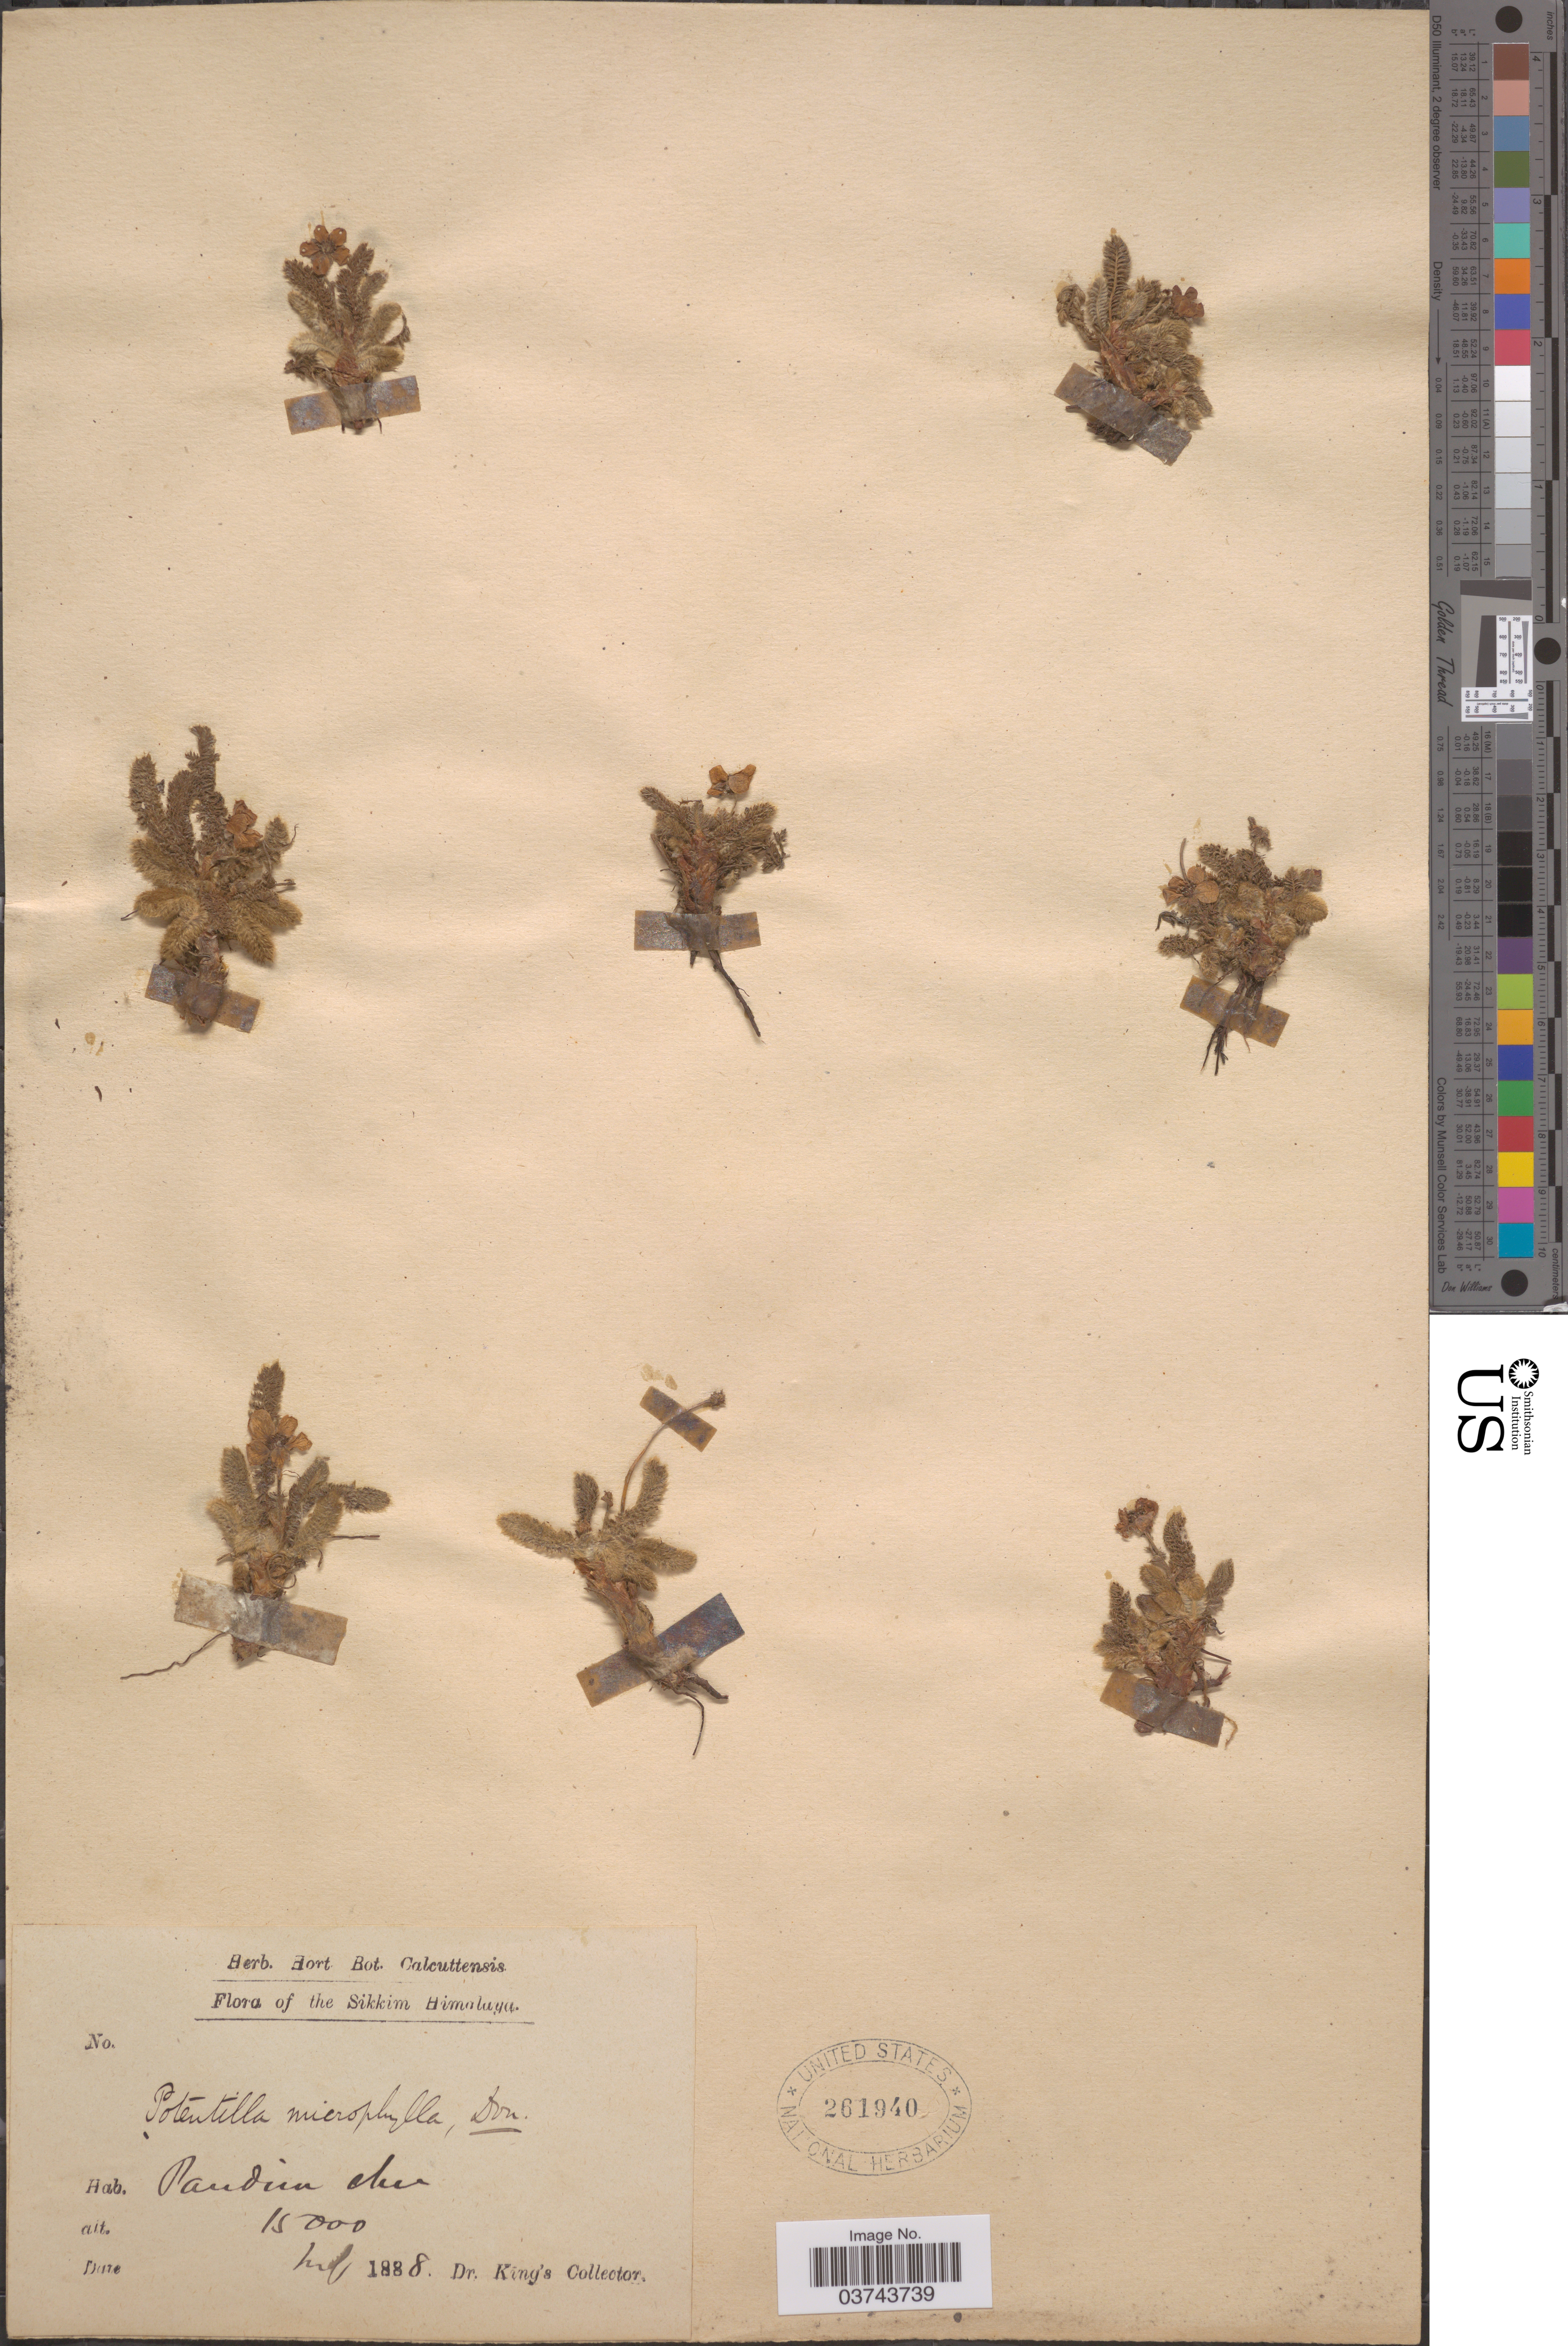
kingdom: Plantae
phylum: Tracheophyta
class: Magnoliopsida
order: Rosales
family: Rosaceae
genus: Potentilla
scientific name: Potentilla microphylla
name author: D. Don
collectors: Dr. King's collector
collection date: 1888-07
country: India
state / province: Sikkim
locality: The Sikkim Himalaya. Pandim chu.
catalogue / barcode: US 261940